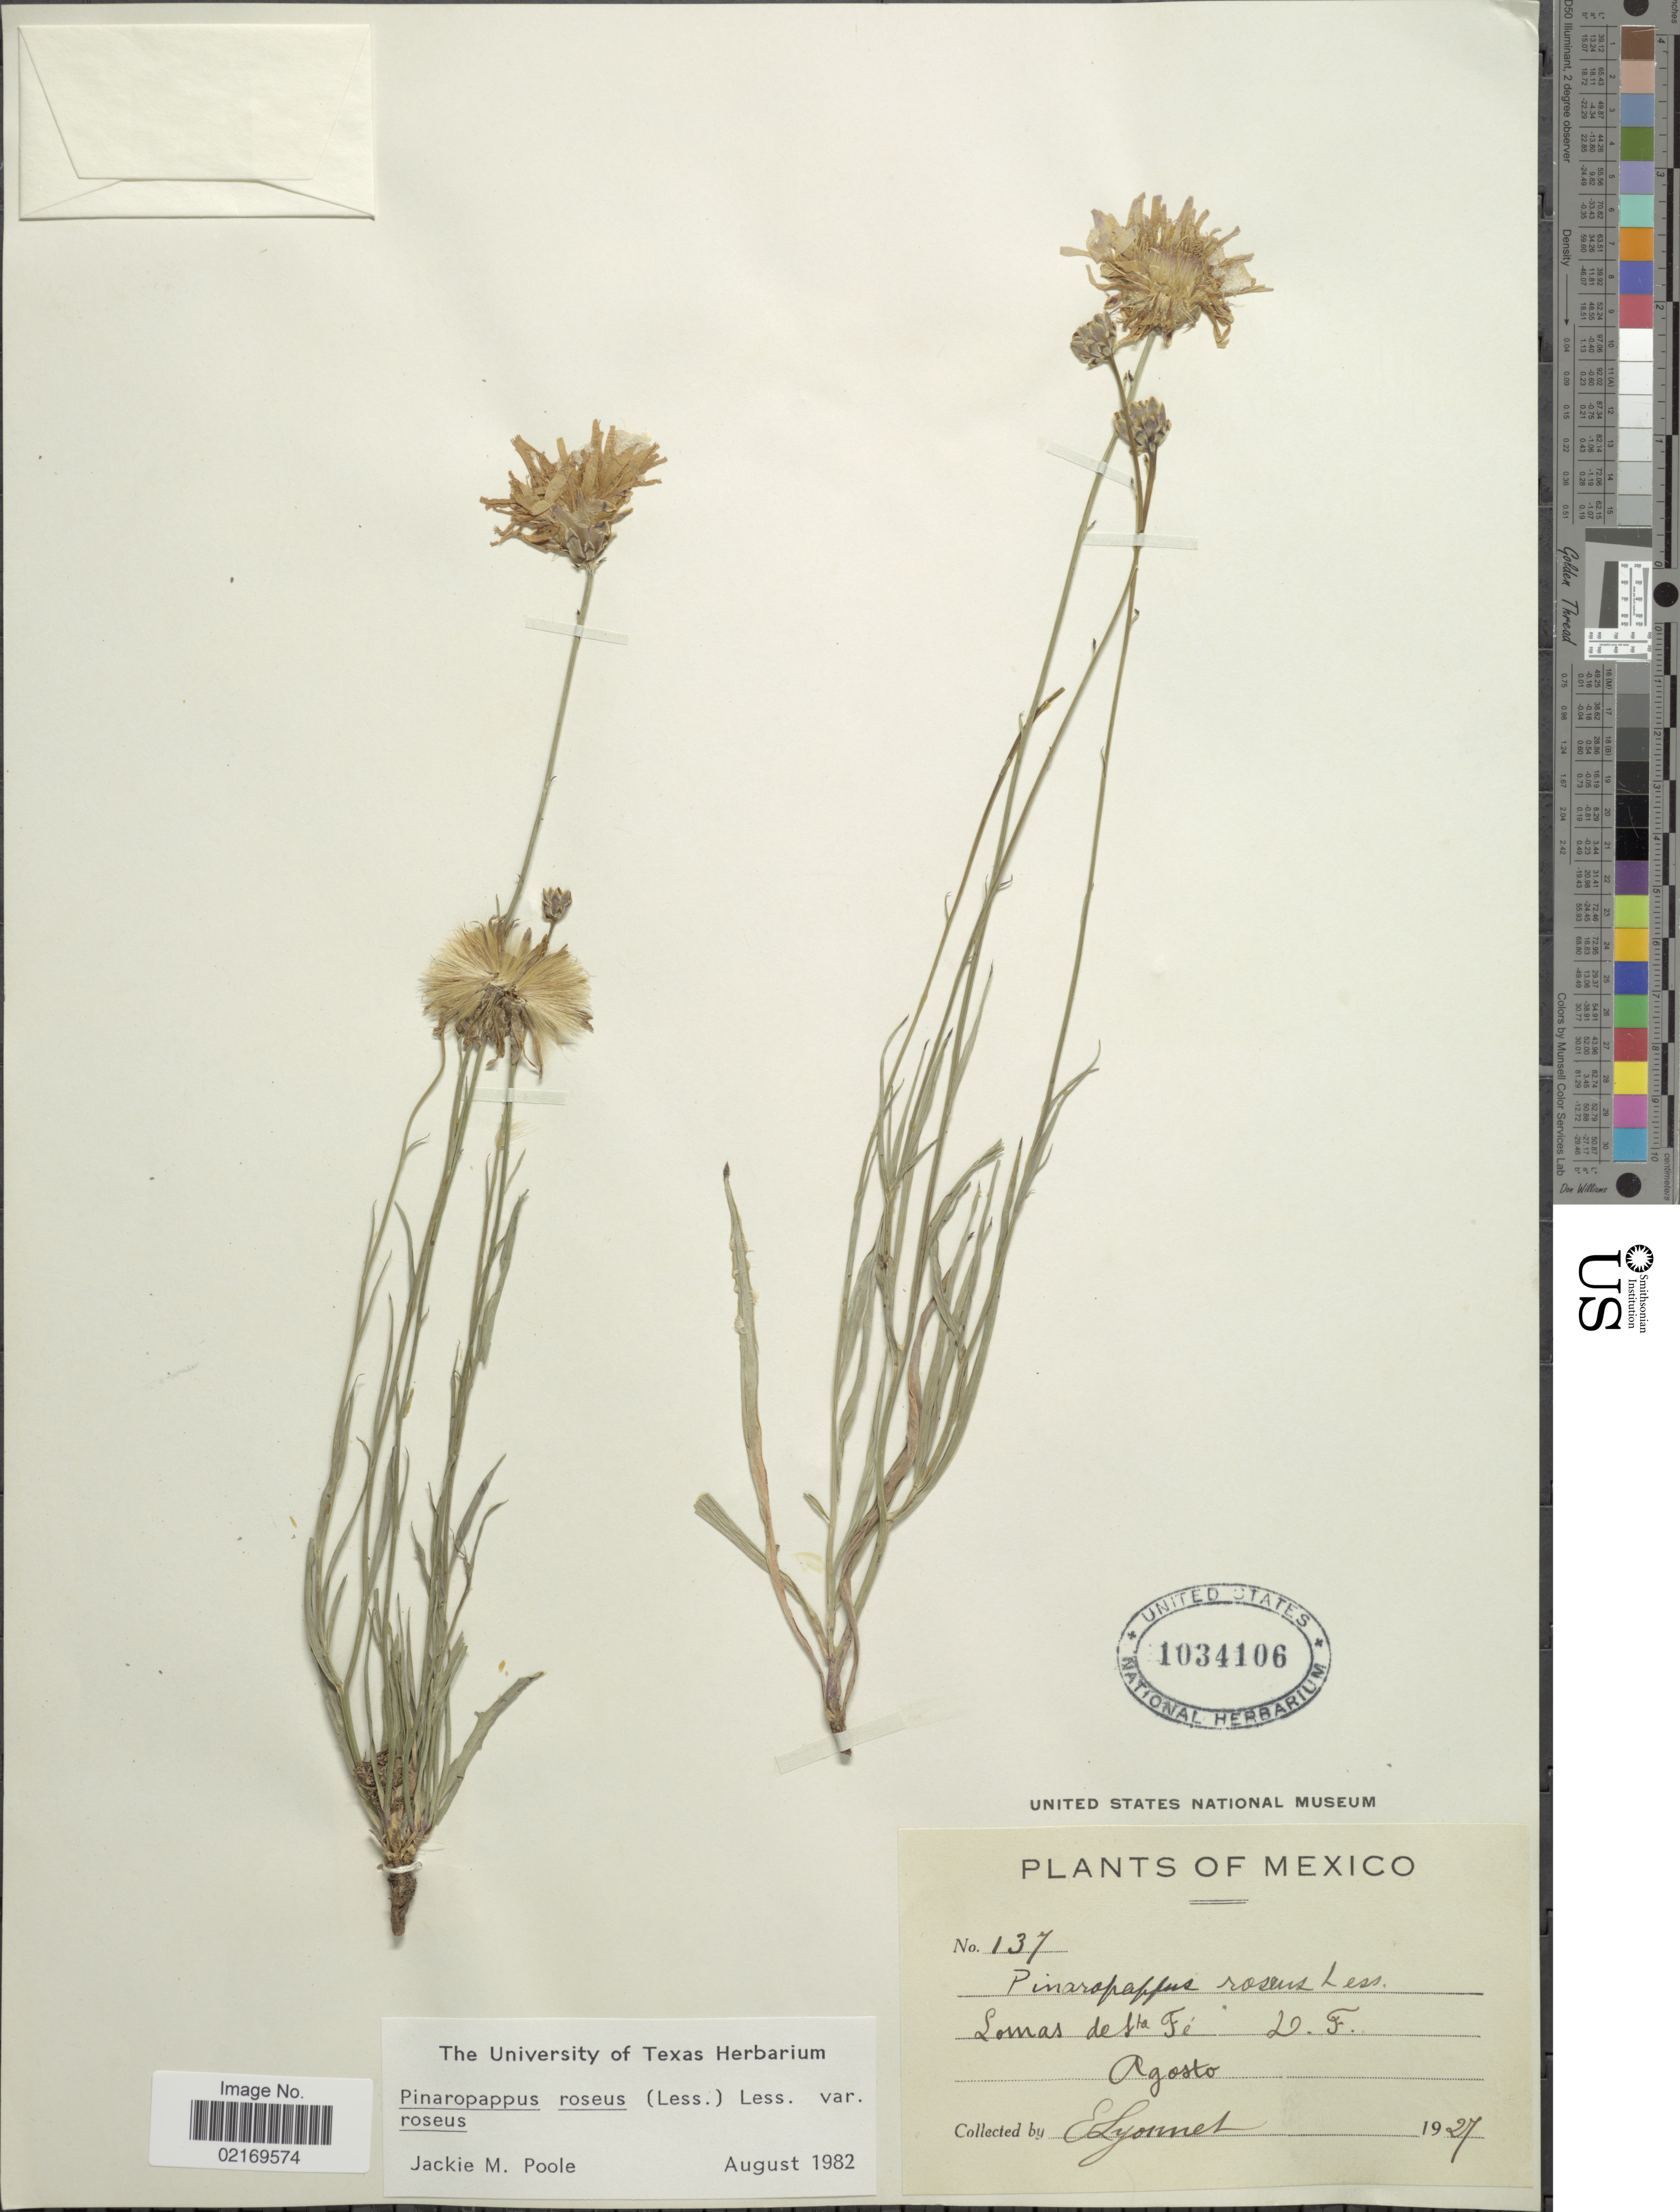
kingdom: Plantae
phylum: Tracheophyta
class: Magnoliopsida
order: Asterales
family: Asteraceae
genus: Pinaropappus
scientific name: Pinaropappus roseus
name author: Less.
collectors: E. Lyonnet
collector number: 137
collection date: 1927-08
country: Mexico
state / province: Distrito Federal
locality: Lomas de Sta Fé.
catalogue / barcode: US 1034106